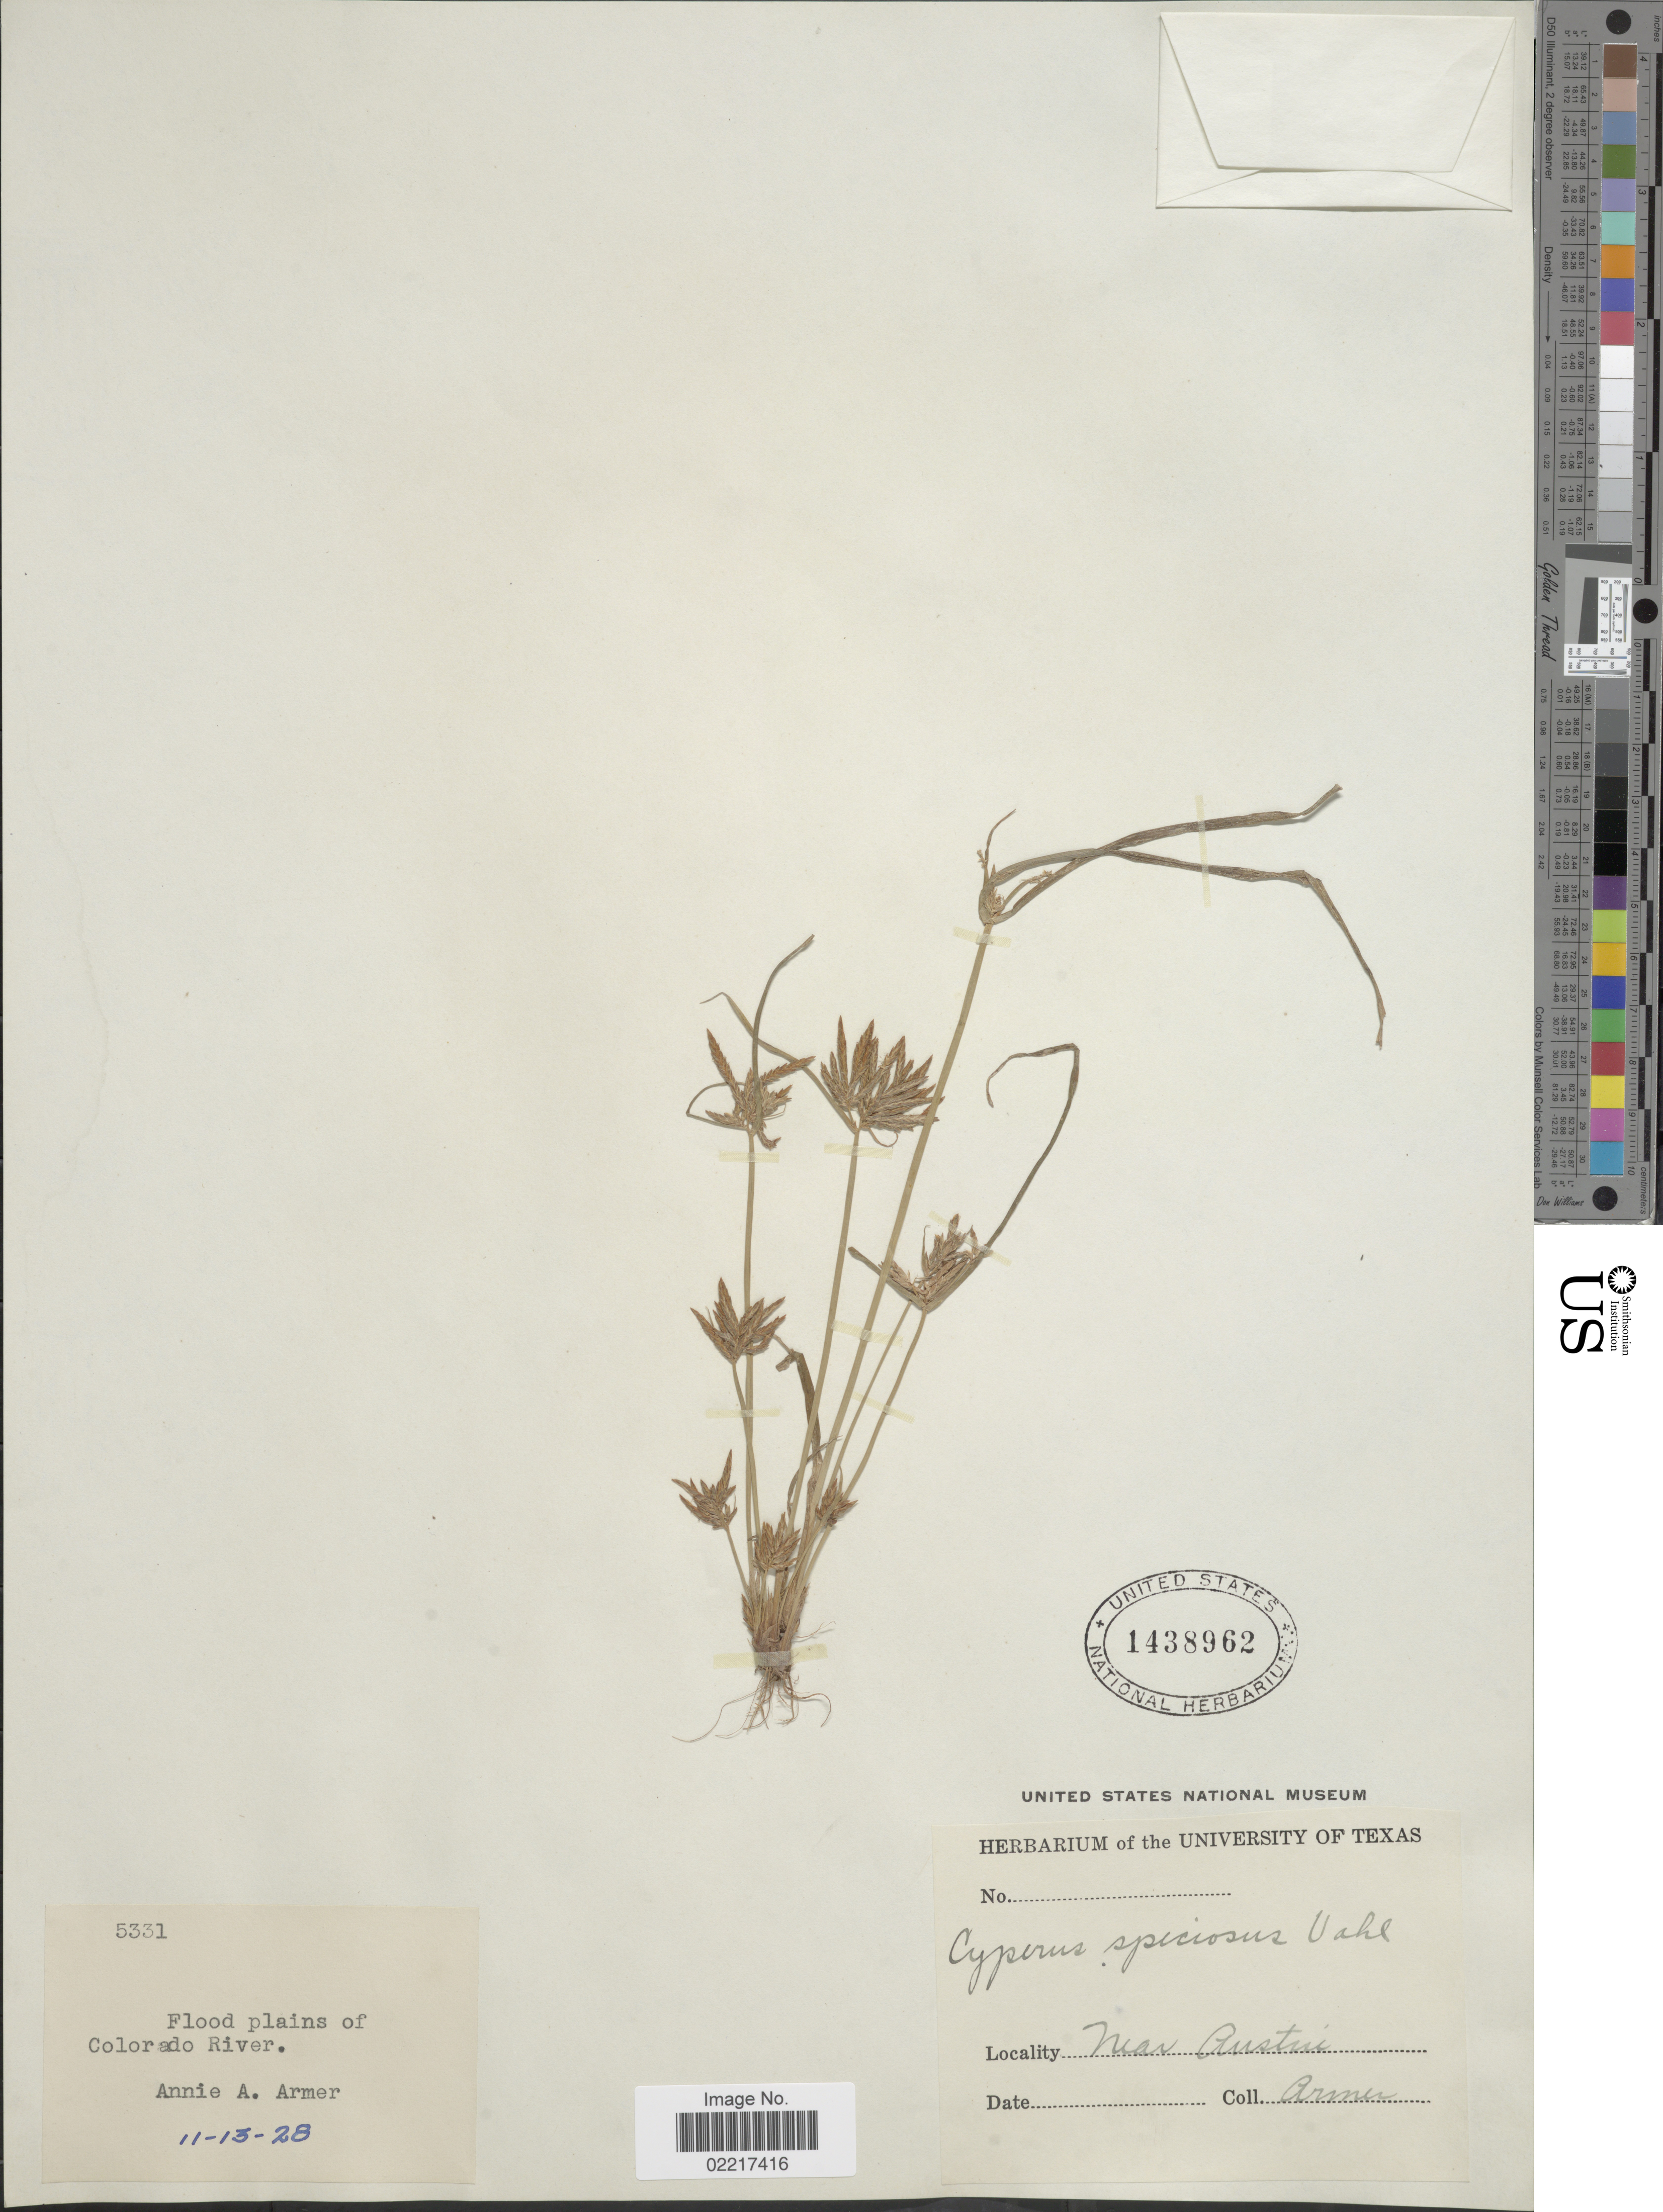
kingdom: Plantae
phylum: Tracheophyta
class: Liliopsida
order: Poales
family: Cyperaceae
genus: Cyperus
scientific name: Cyperus odoratus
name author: L.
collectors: A. Armer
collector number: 5331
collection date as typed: Transcribed d/m/y: 13/11/28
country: United States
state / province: Texas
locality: Flood plains of Colorado River, Near Austin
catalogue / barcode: US 1438962